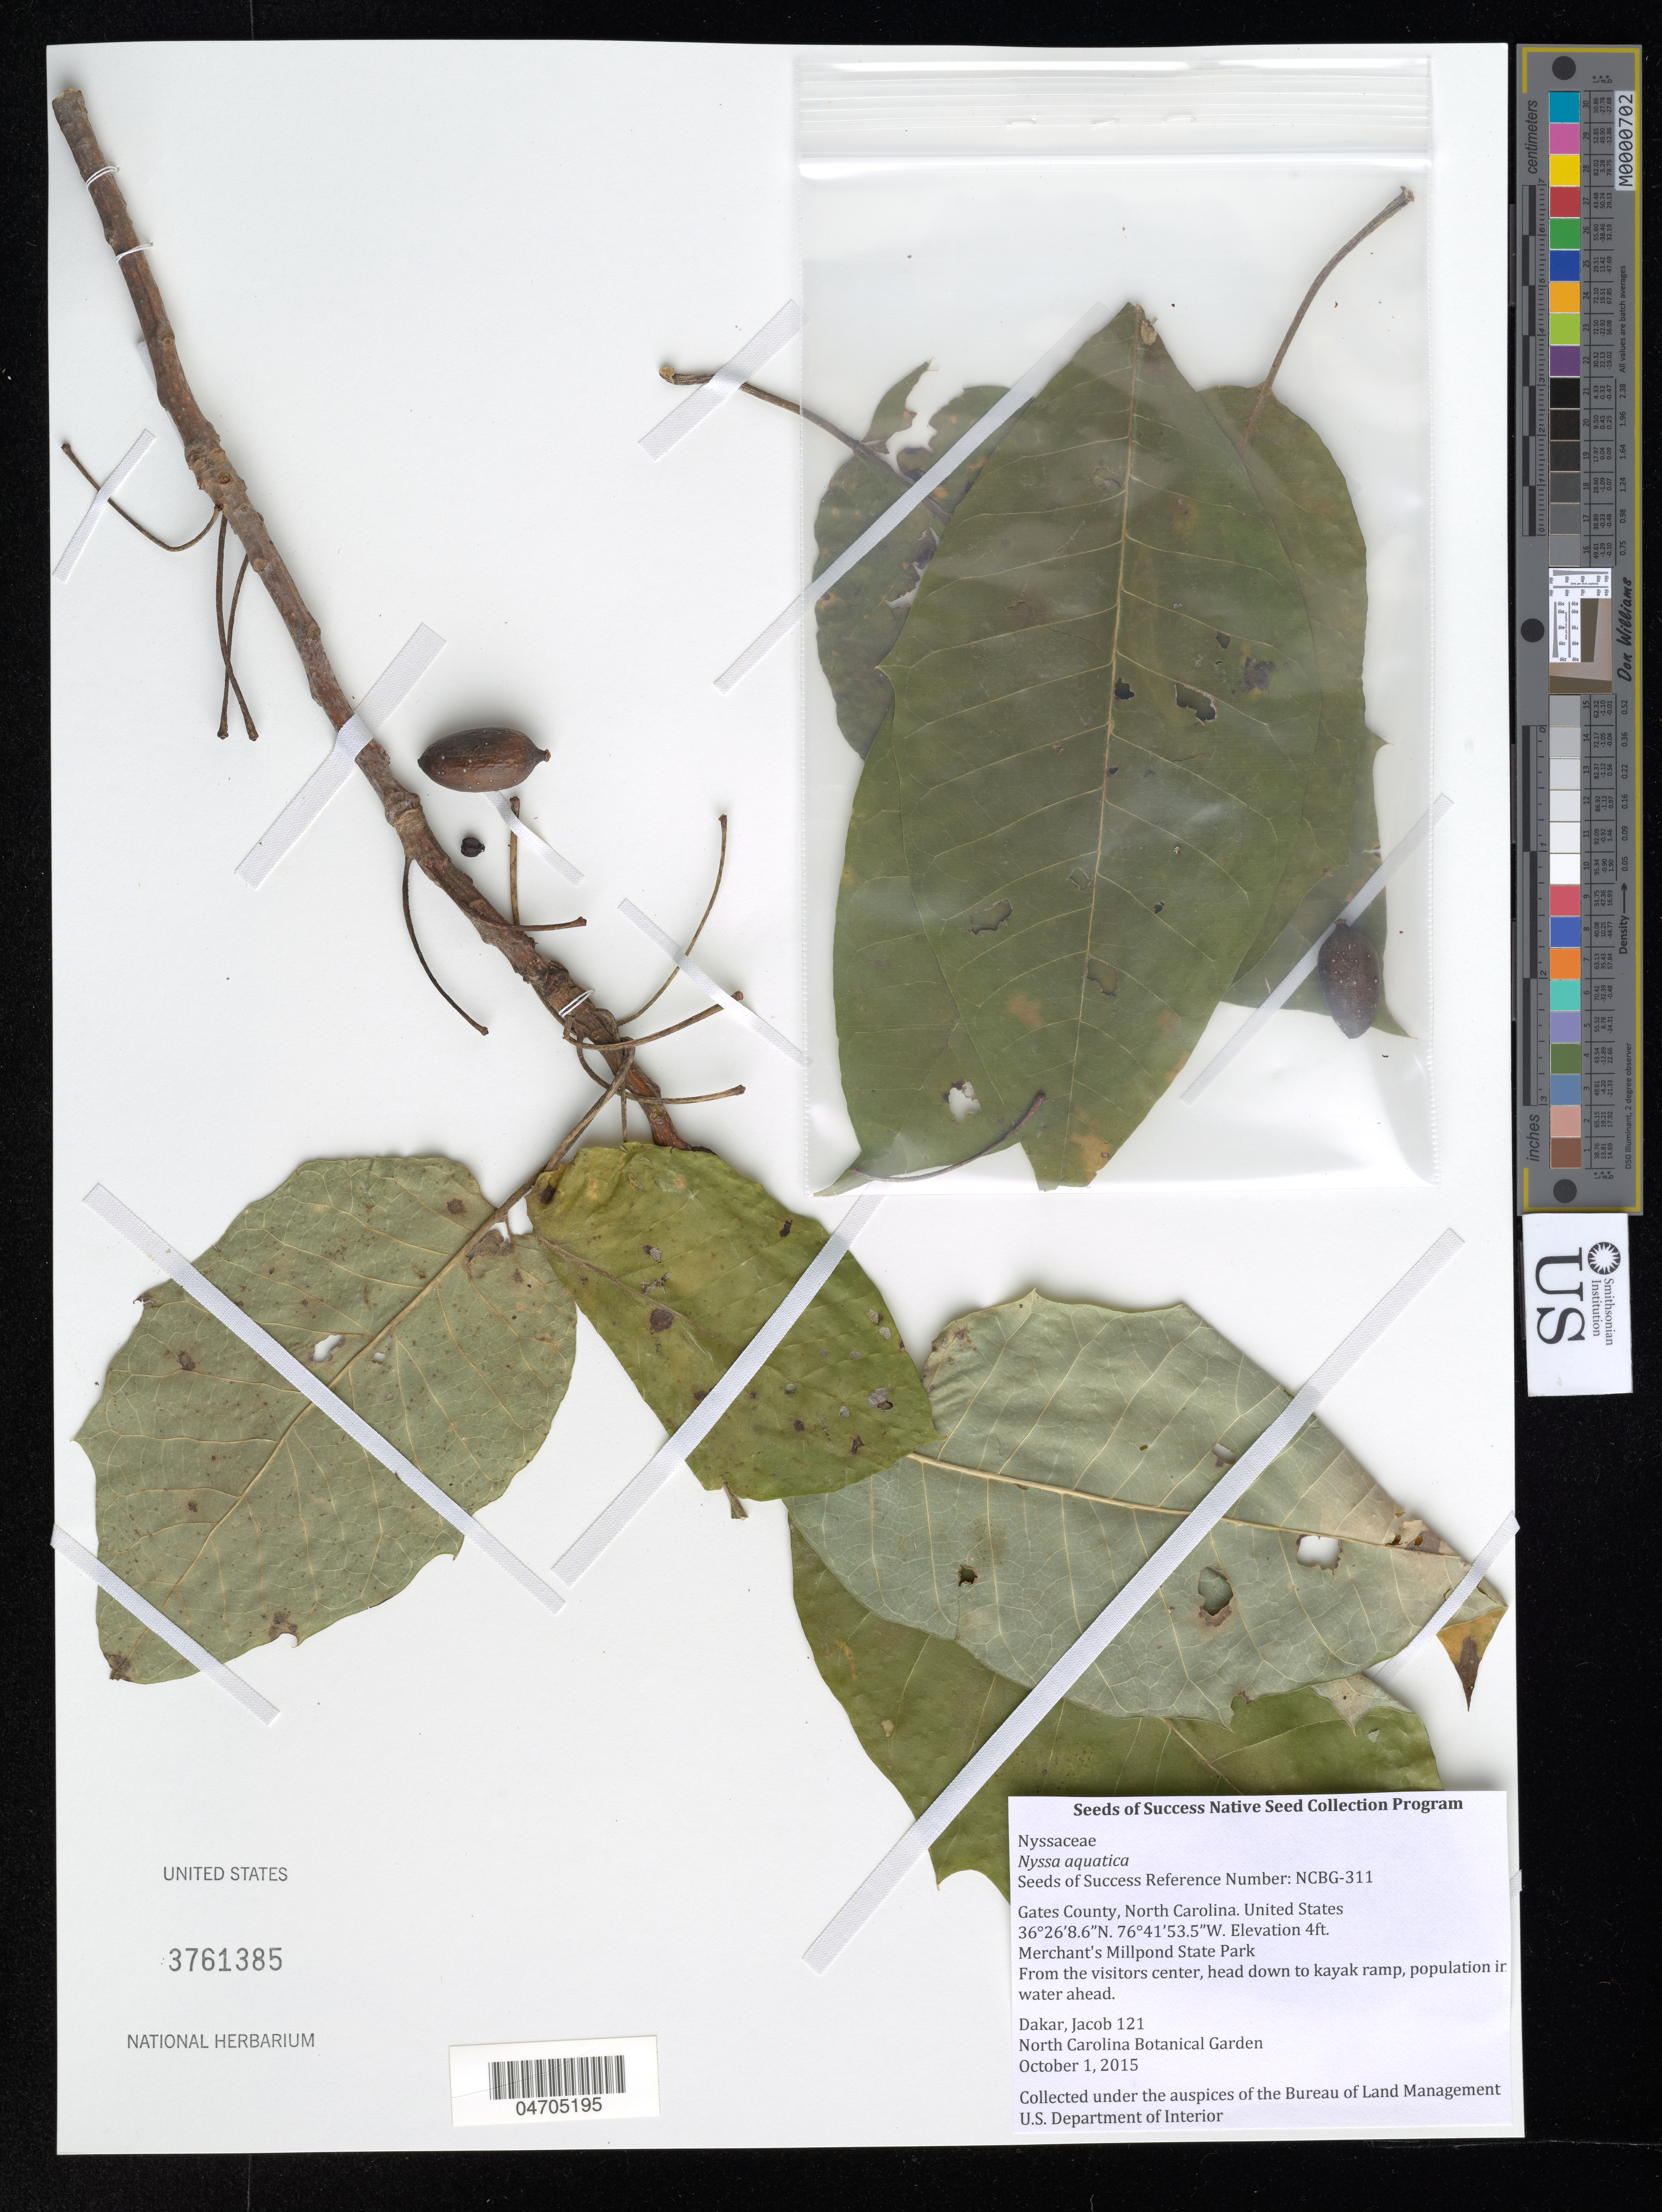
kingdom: Plantae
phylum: Tracheophyta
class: Magnoliopsida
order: Cornales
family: Nyssaceae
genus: Nyssa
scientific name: Nyssa aquatica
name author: L.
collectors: J. Dakar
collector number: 121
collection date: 2015-10-01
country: United States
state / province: North Carolina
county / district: Gates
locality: Gates County. Merchant's Millpond State Park. From the visitors center, head down to kayak ramp, population in water ahead.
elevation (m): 1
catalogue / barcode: US 3761385